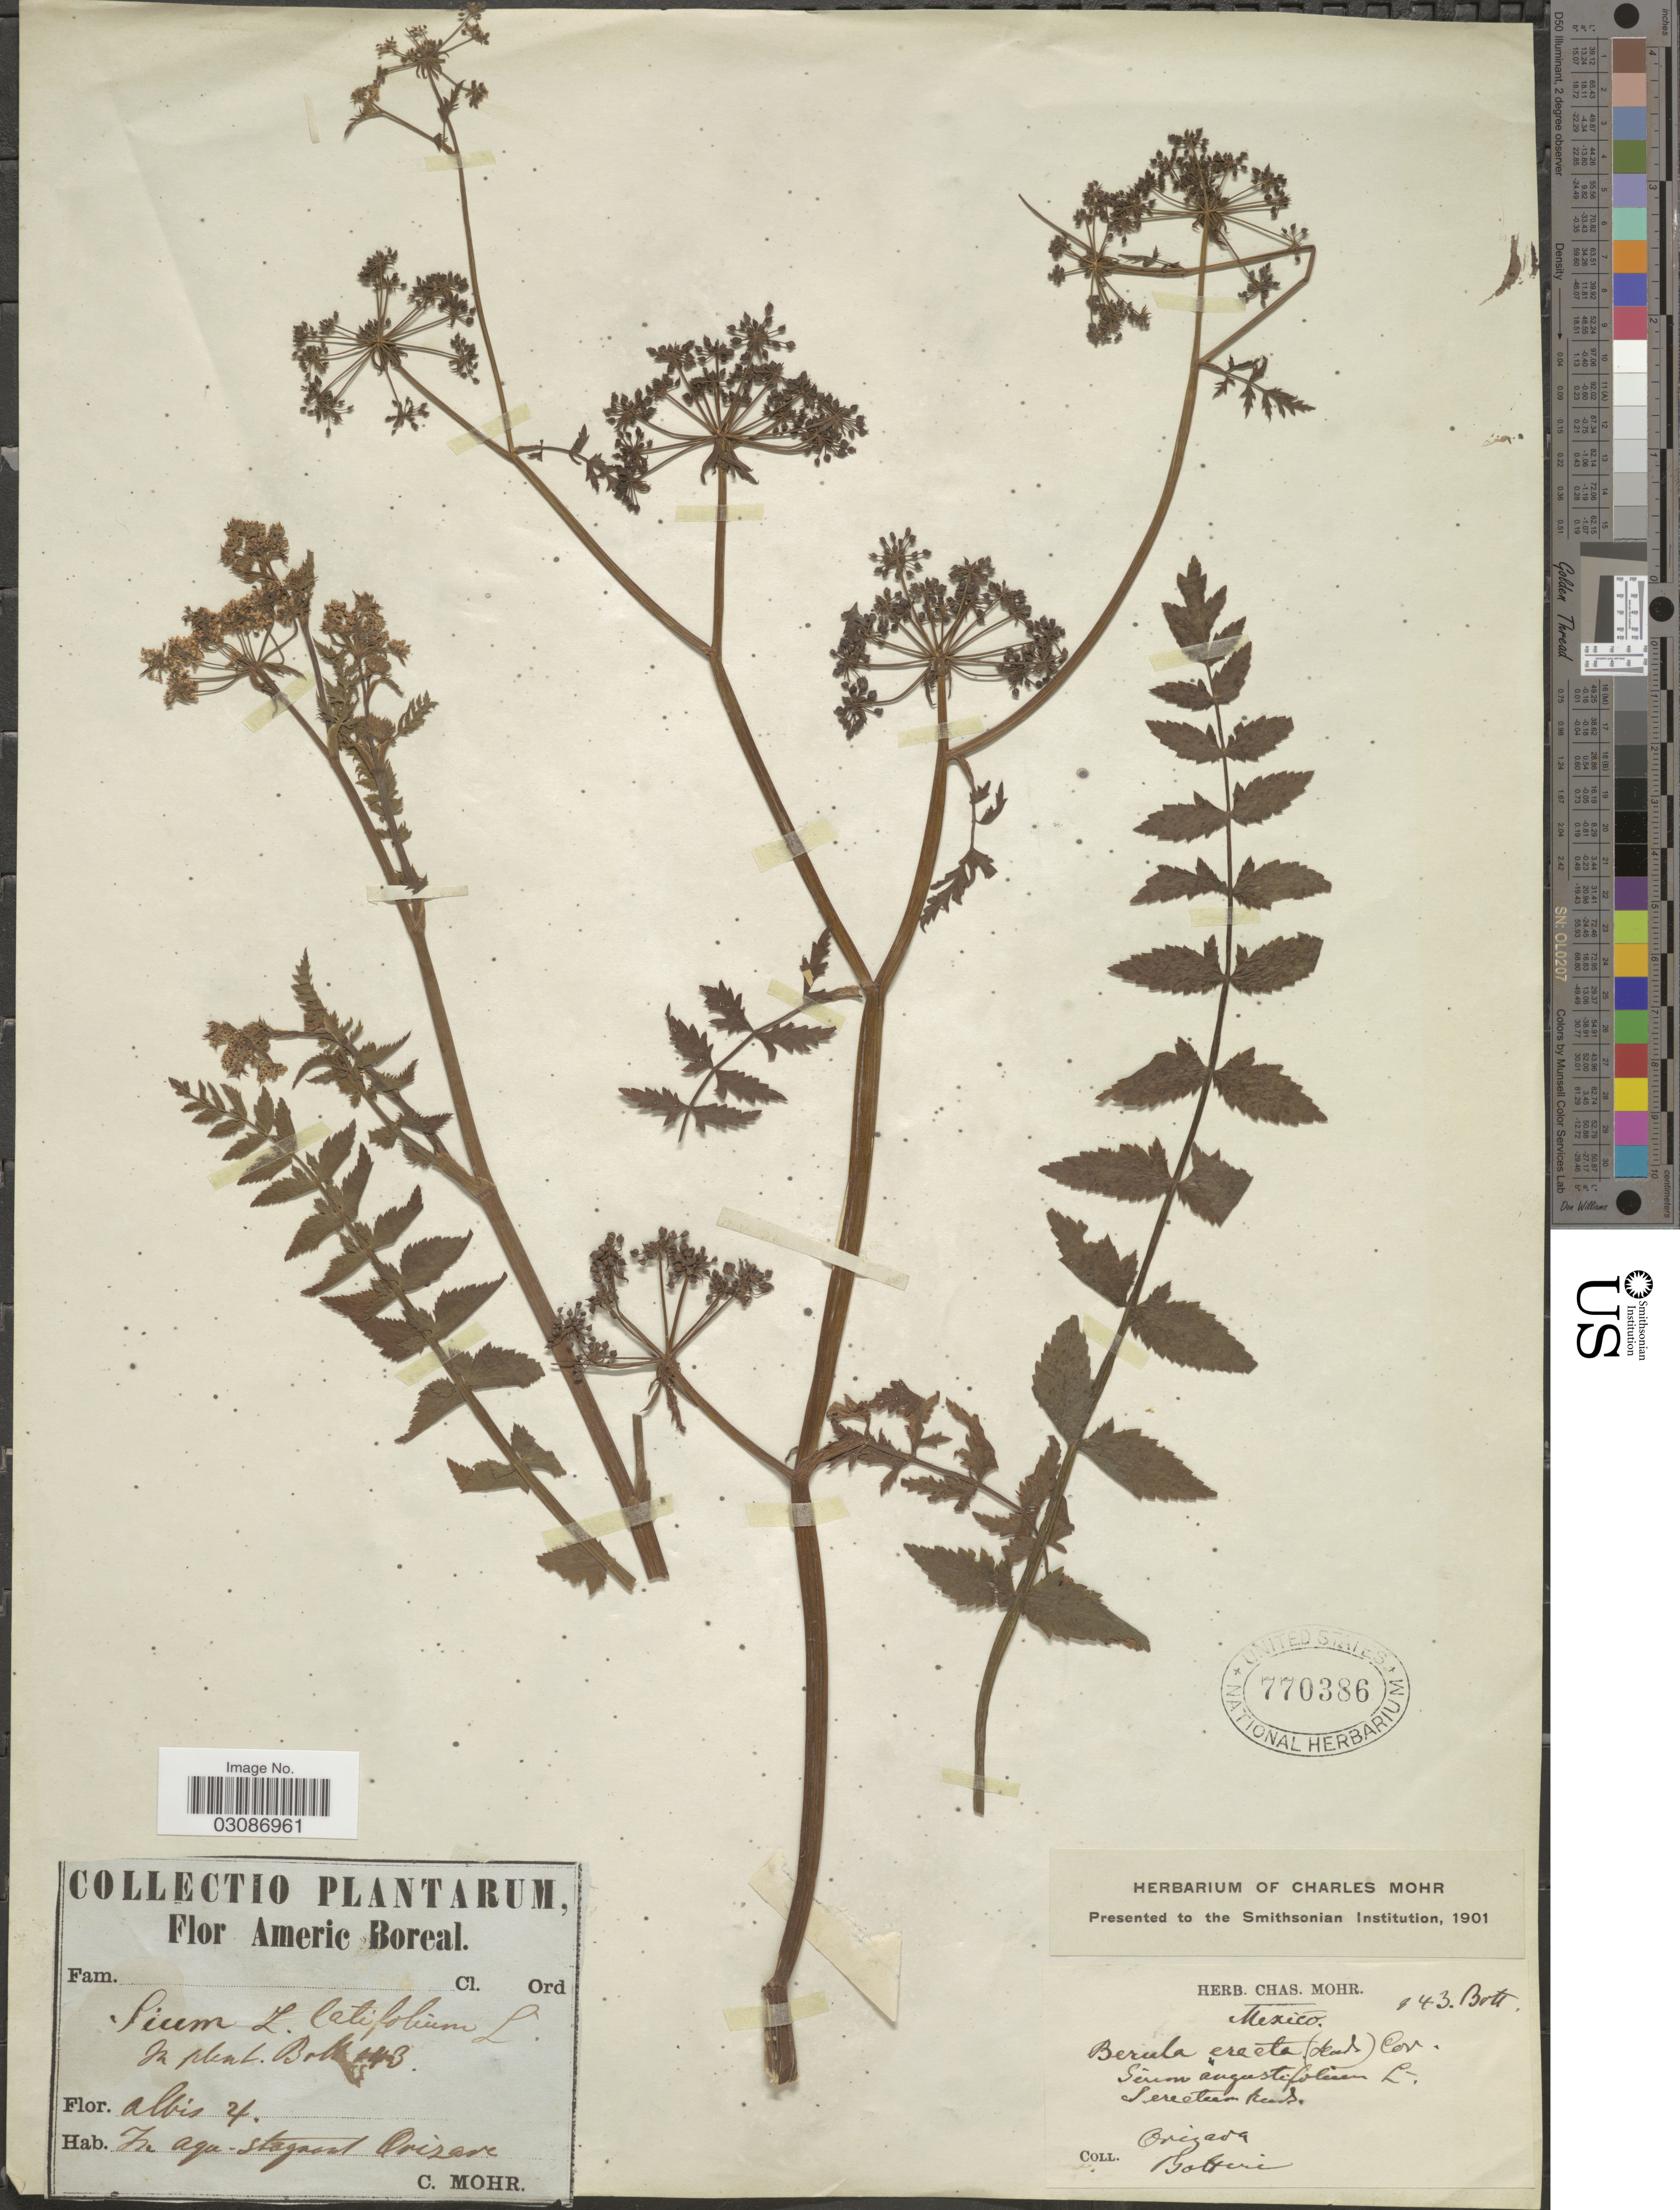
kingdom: Plantae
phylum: Tracheophyta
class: Magnoliopsida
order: Apiales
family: Apiaceae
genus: Berula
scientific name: Berula erecta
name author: (Huds.) Coville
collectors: Mohr, C. T. (herbarium) & -. Botteri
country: Mexico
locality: Americ Boreal. In agr. Stegaad [interpreted] Orizava.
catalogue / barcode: US 770386